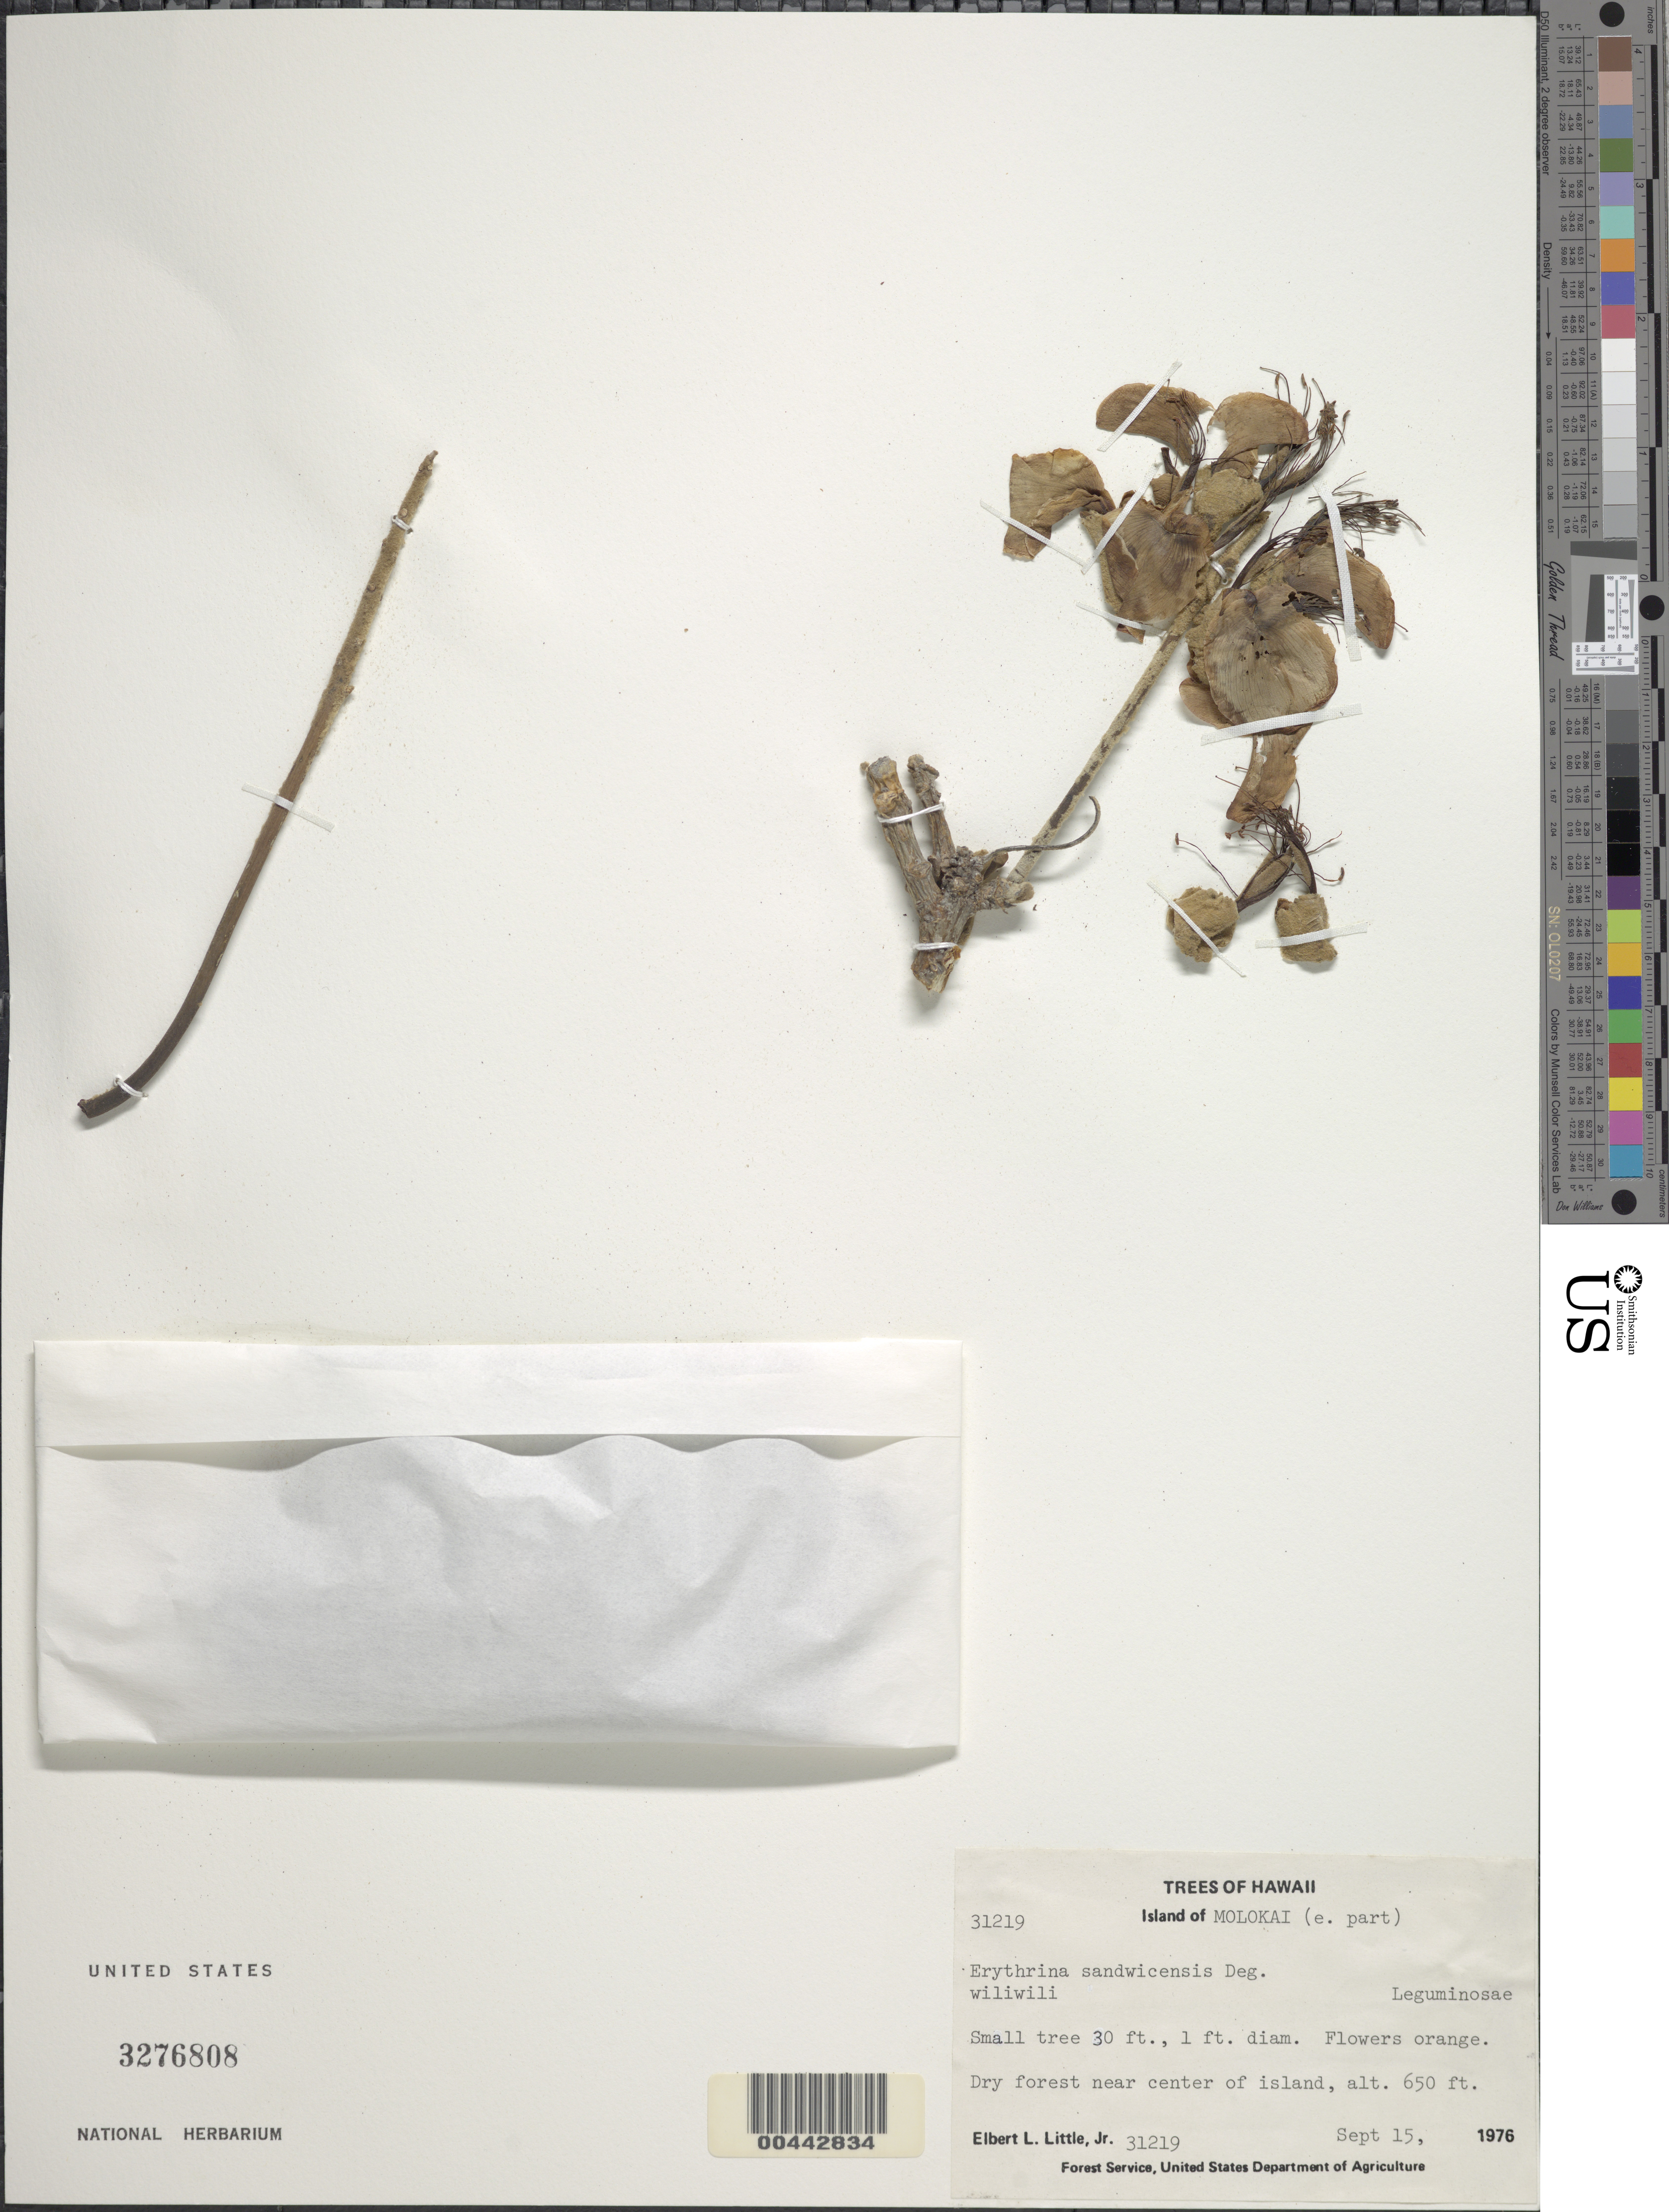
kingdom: Plantae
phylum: Tracheophyta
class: Magnoliopsida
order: Fabales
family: Fabaceae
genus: Erythrina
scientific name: Erythrina sandwicensis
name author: O. Deg.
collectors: E. L. Little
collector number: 31219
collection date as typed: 15 Sep 1976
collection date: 1976-09-15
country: United States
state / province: Hawaii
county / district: Maui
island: Moloka'i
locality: East part of Molokai, near center of island.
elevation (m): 198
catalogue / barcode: US 3276808